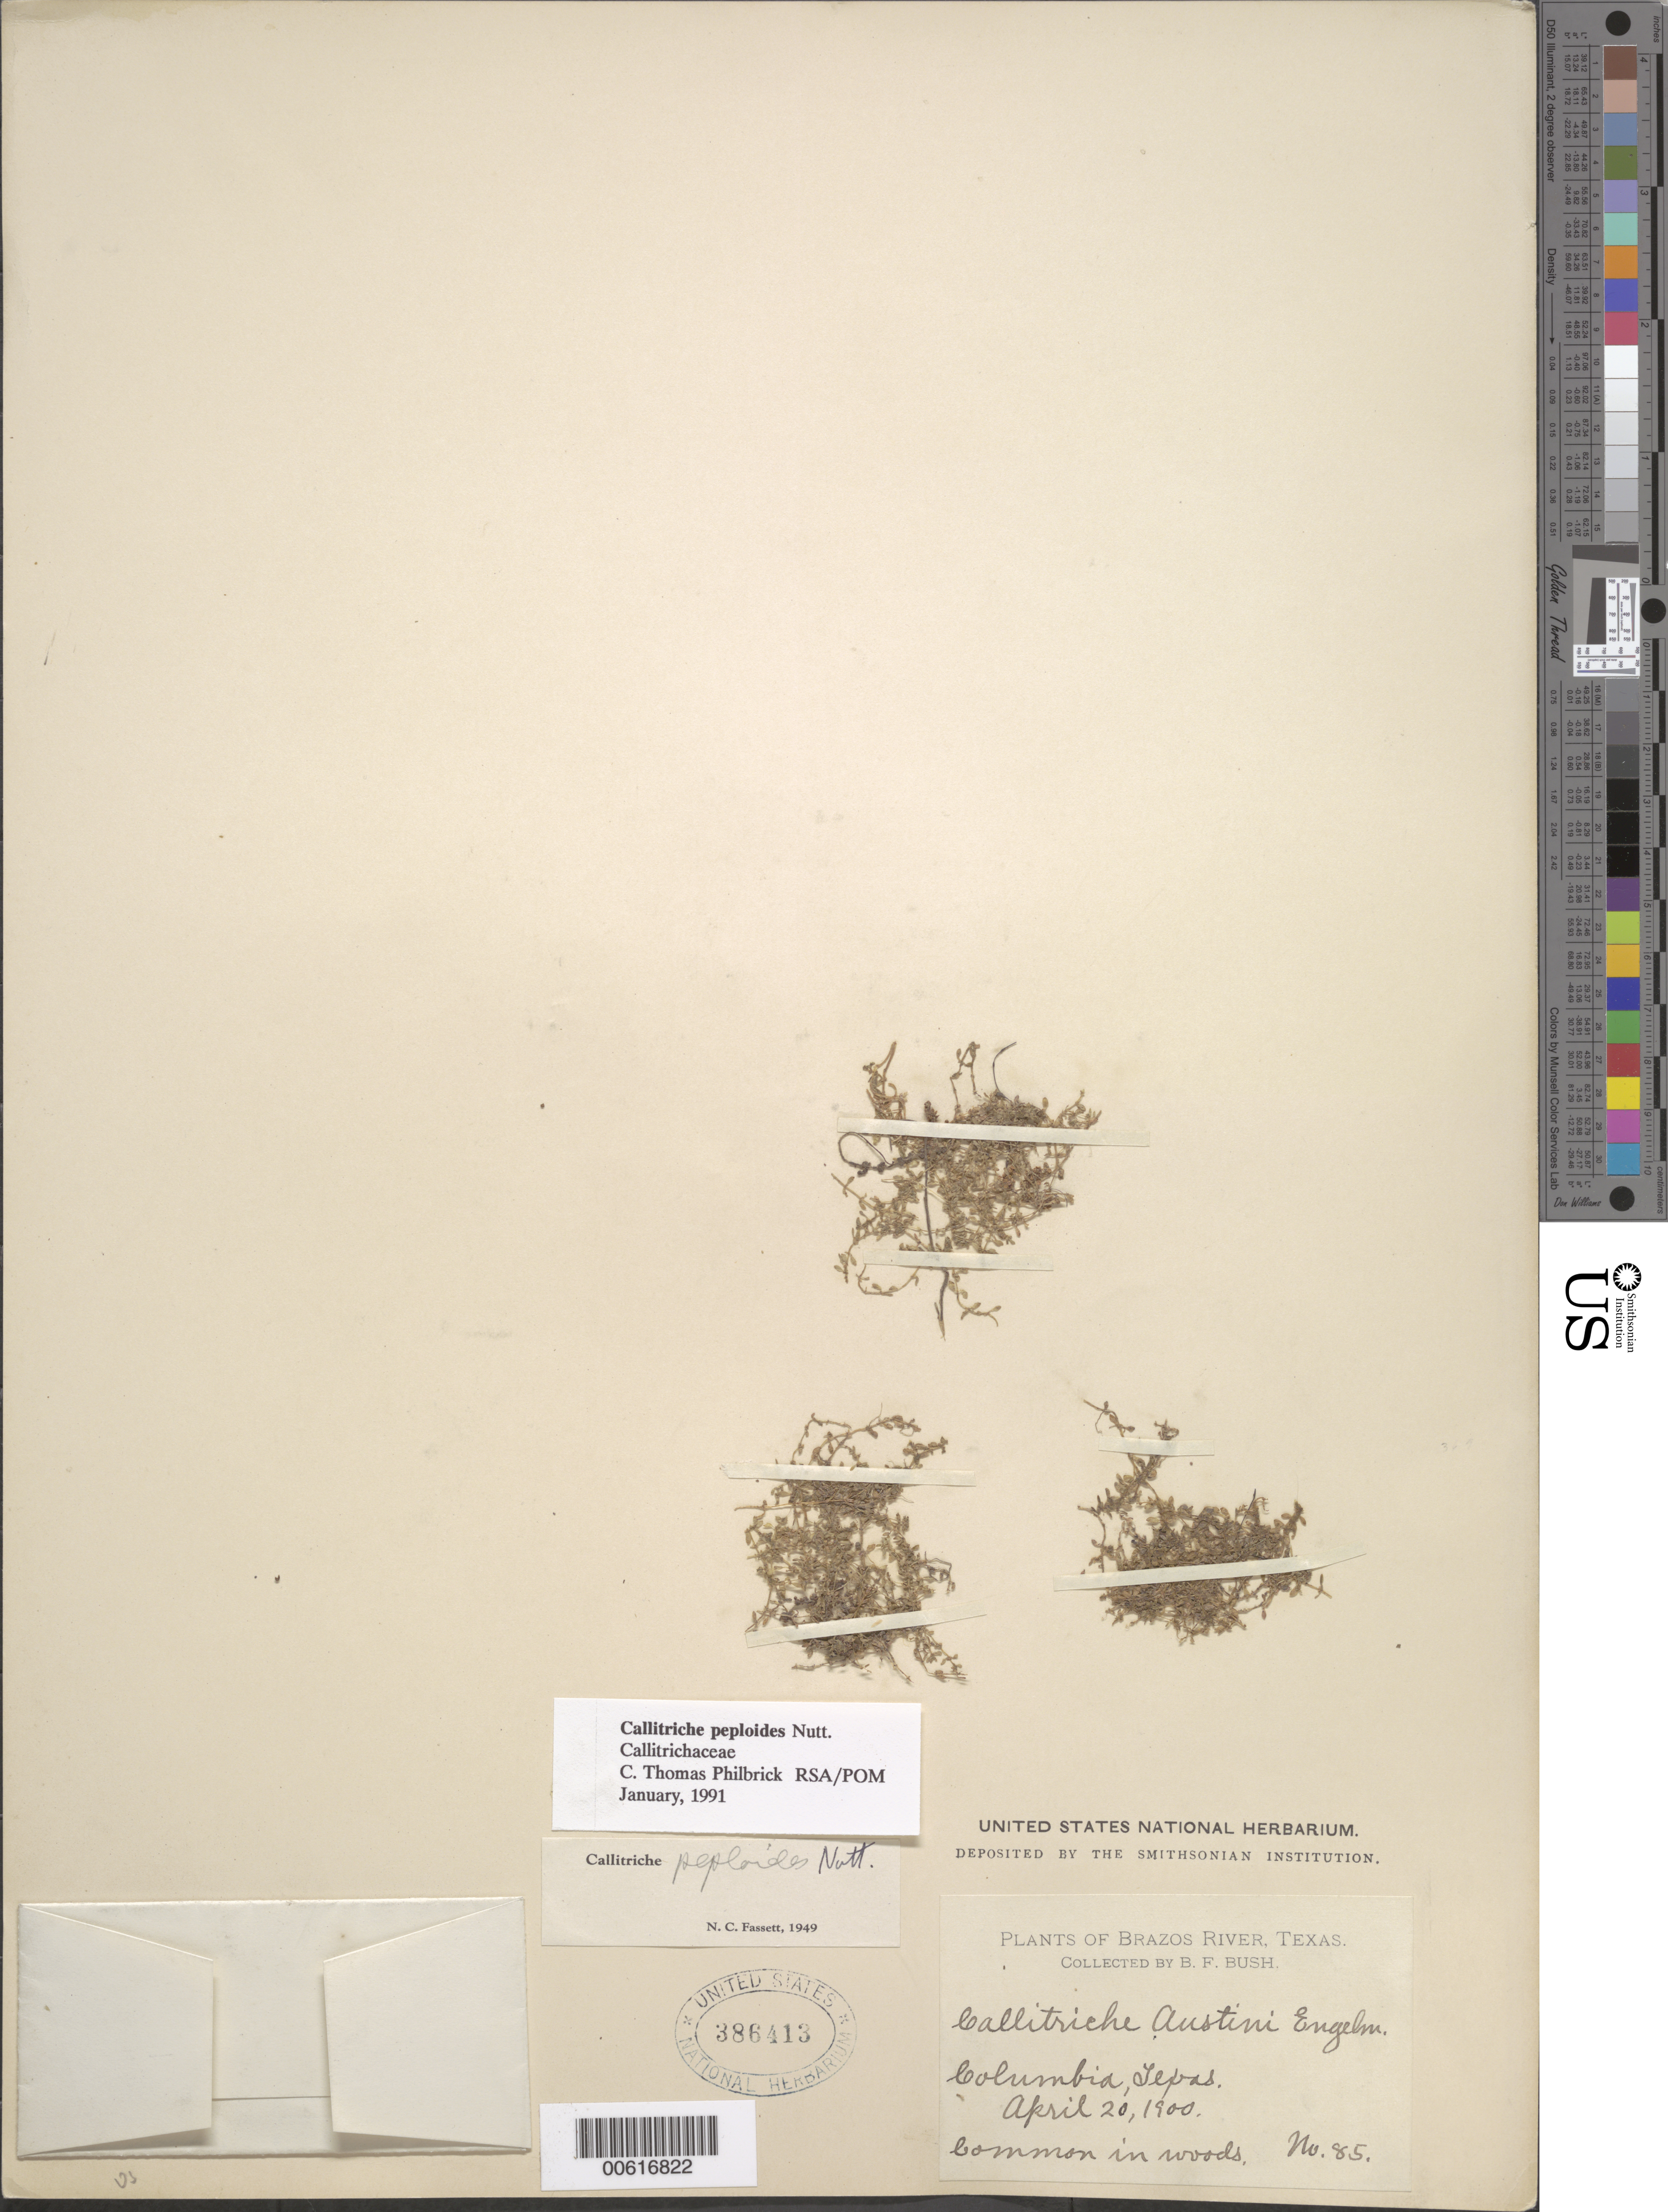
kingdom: Plantae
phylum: Tracheophyta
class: Magnoliopsida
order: Lamiales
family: Plantaginaceae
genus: Callitriche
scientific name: Callitriche peploides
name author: Nutt.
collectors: B. F. Bush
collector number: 85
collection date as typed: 20 Apr 1900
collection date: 1900-04-20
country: United States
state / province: Texas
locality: Columbia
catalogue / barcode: US 386413